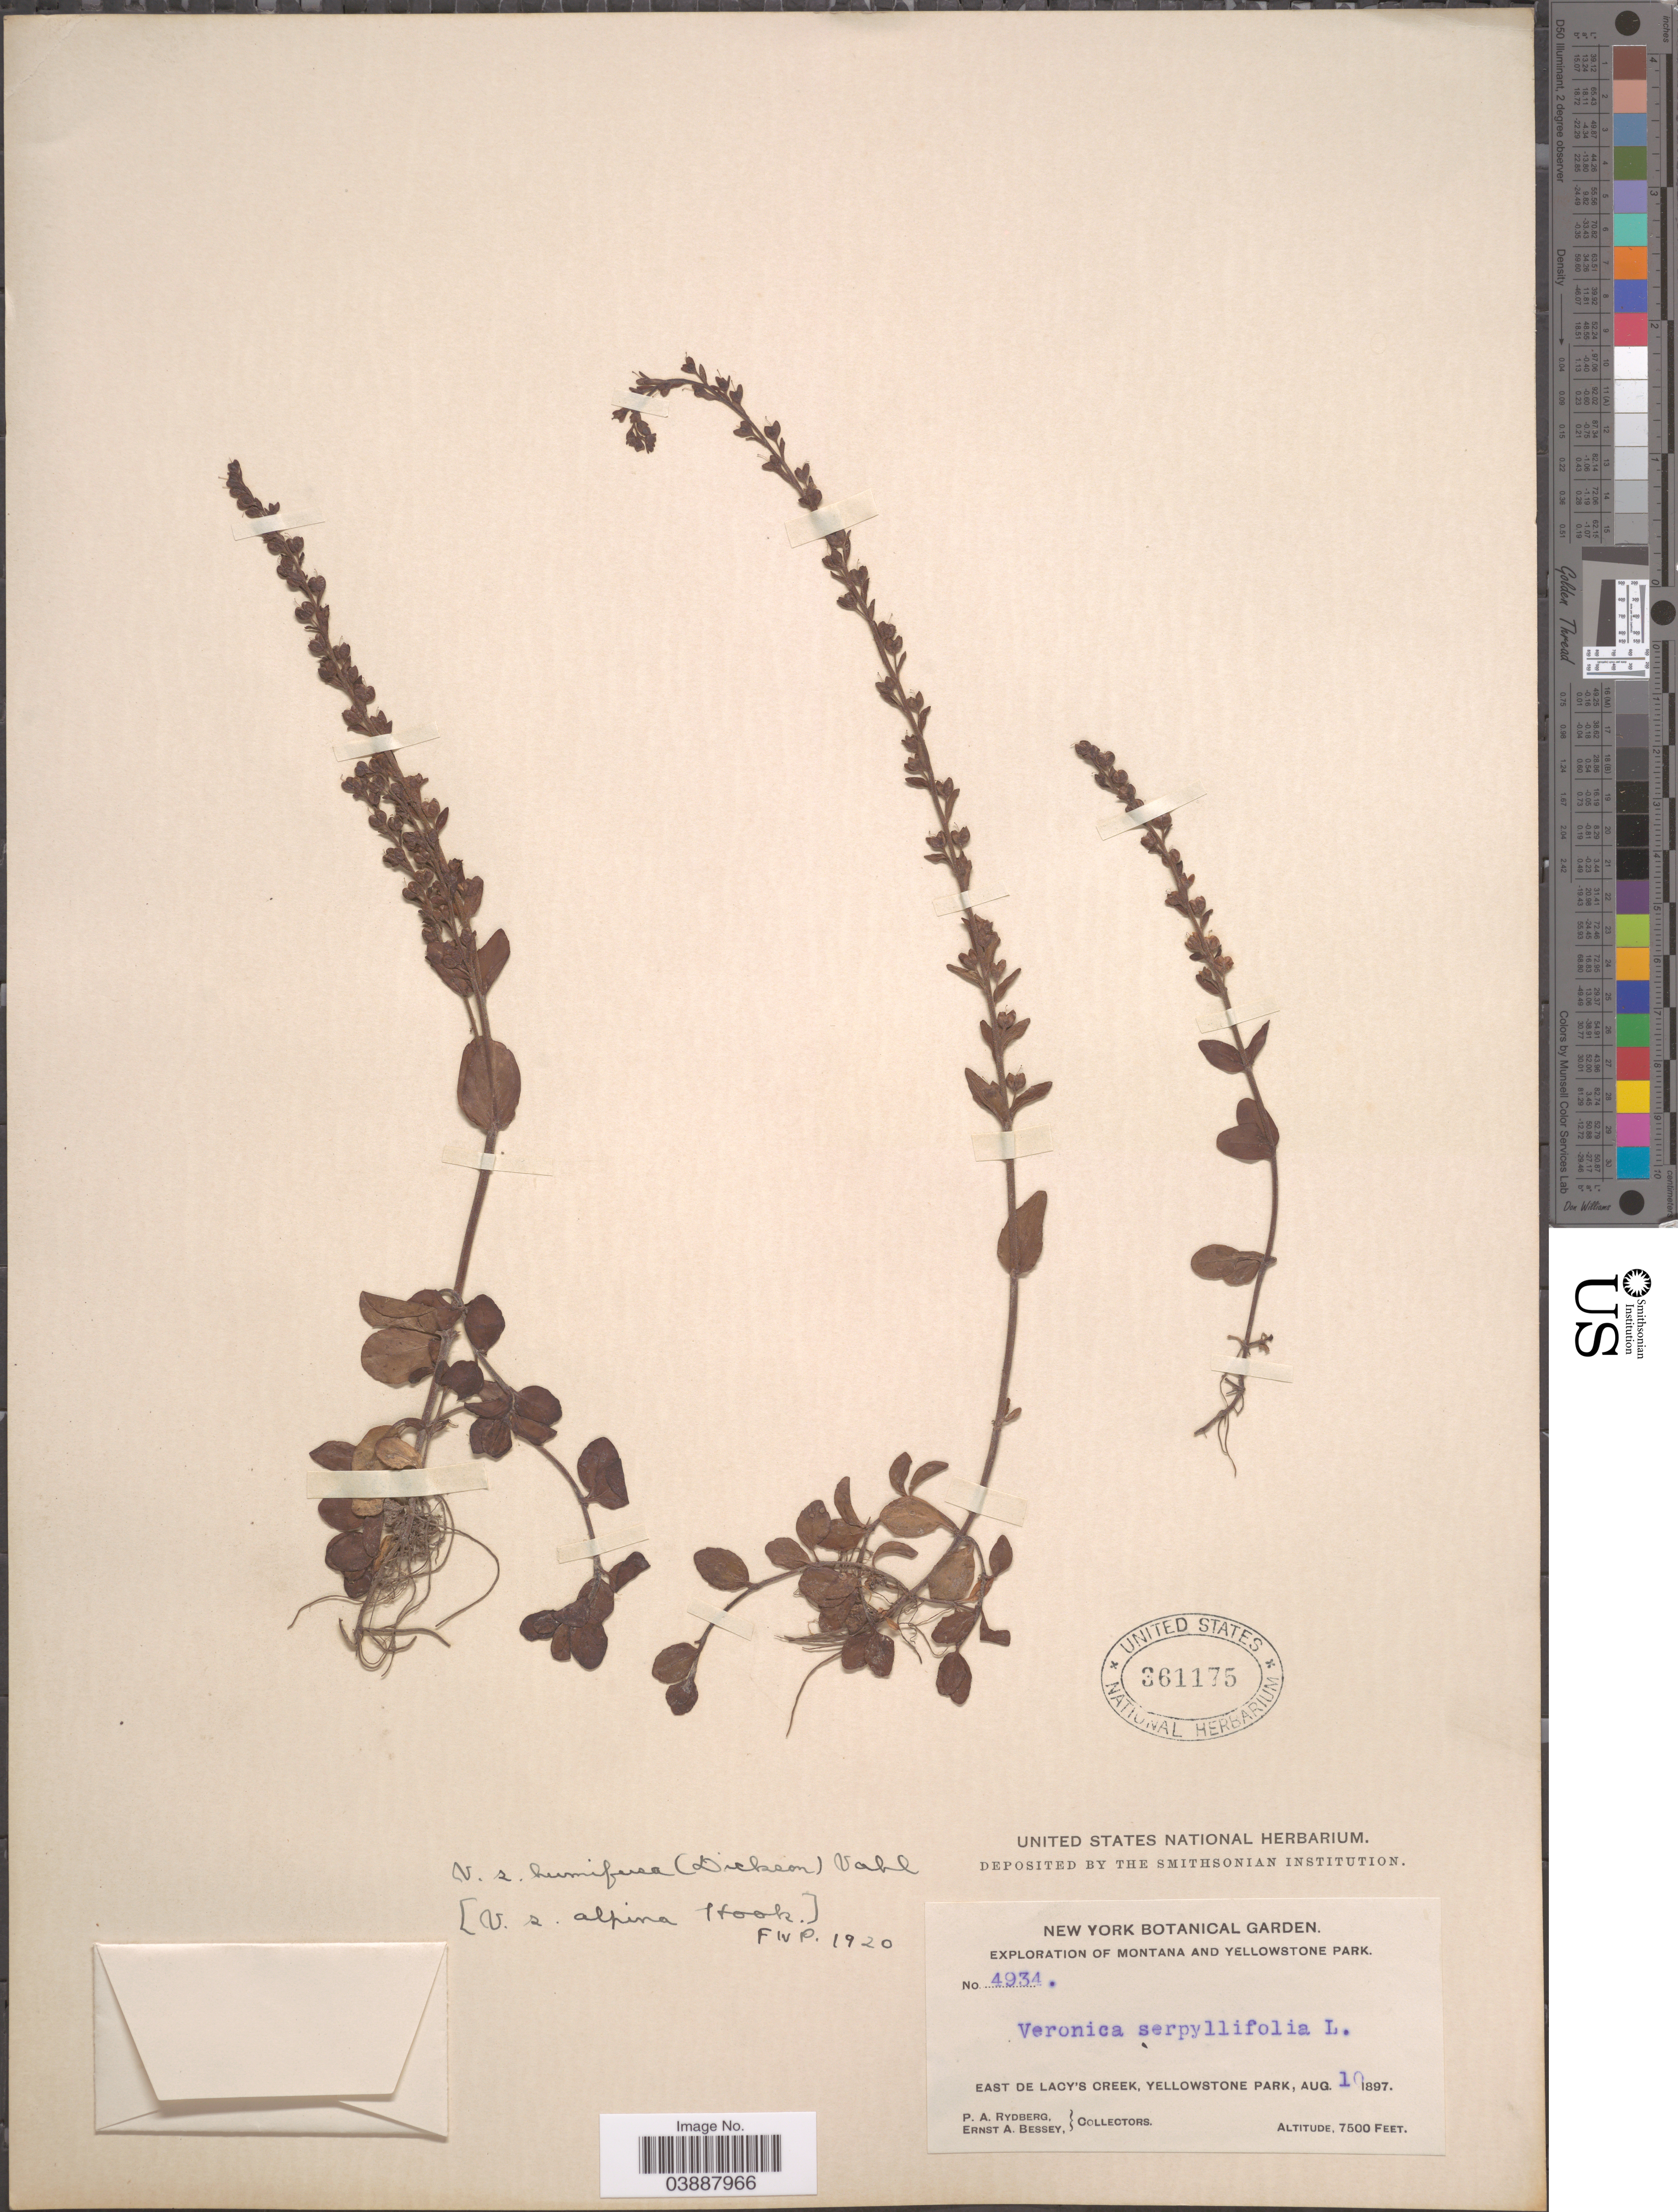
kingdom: Plantae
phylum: Tracheophyta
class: Magnoliopsida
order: Lamiales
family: Plantaginaceae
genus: Veronica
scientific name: Veronica serpyllifolia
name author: L.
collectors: P. A. Rydberg & E. A. Bessey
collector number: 4934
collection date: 1897-08-10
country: United States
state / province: Wyoming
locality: Yellowstone Park. East de Lacy's Creek, Yellowstone Park.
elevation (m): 2286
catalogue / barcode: US 361175